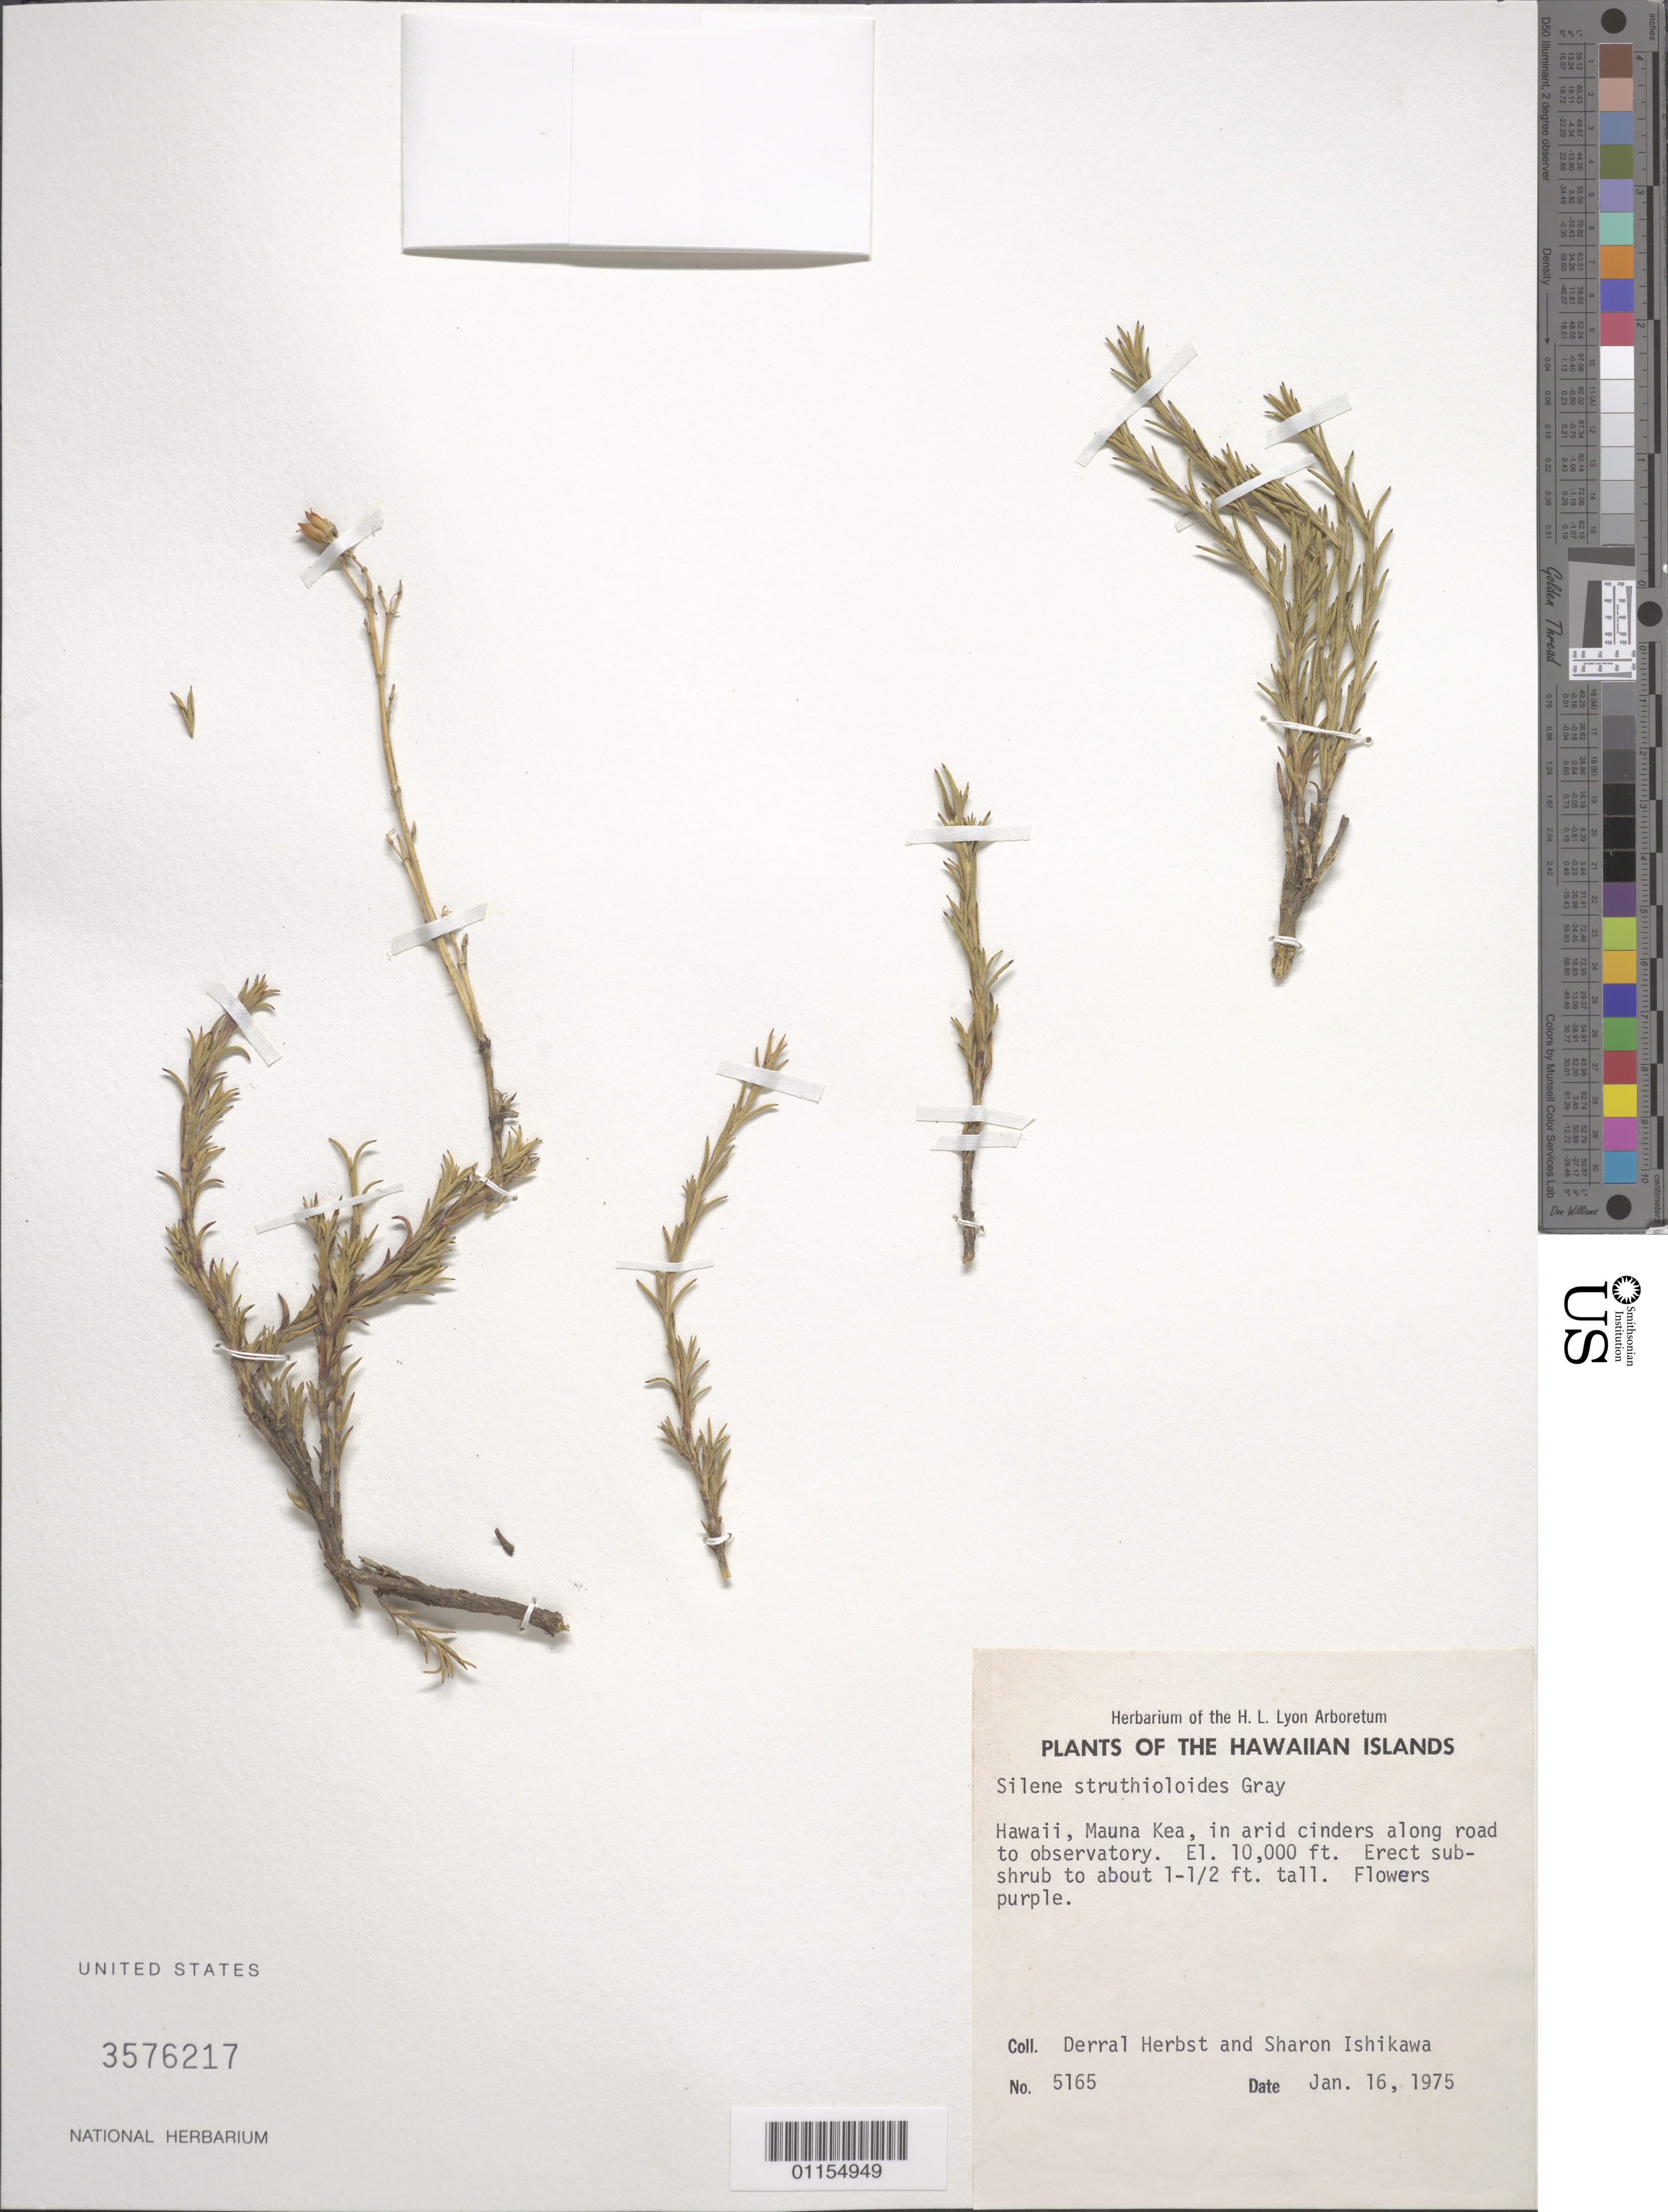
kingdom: Plantae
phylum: Tracheophyta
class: Magnoliopsida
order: Caryophyllales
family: Caryophyllaceae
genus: Silene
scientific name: Silene struthioloides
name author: A. Gray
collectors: D. R. Herbst & S. Ishikawa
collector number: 5165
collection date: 1975-01-16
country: United States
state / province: Hawaii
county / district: Hawaii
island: Hawaii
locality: Mauna Kea, in arid cinders along road to observatory.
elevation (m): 3048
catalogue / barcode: US 3576217